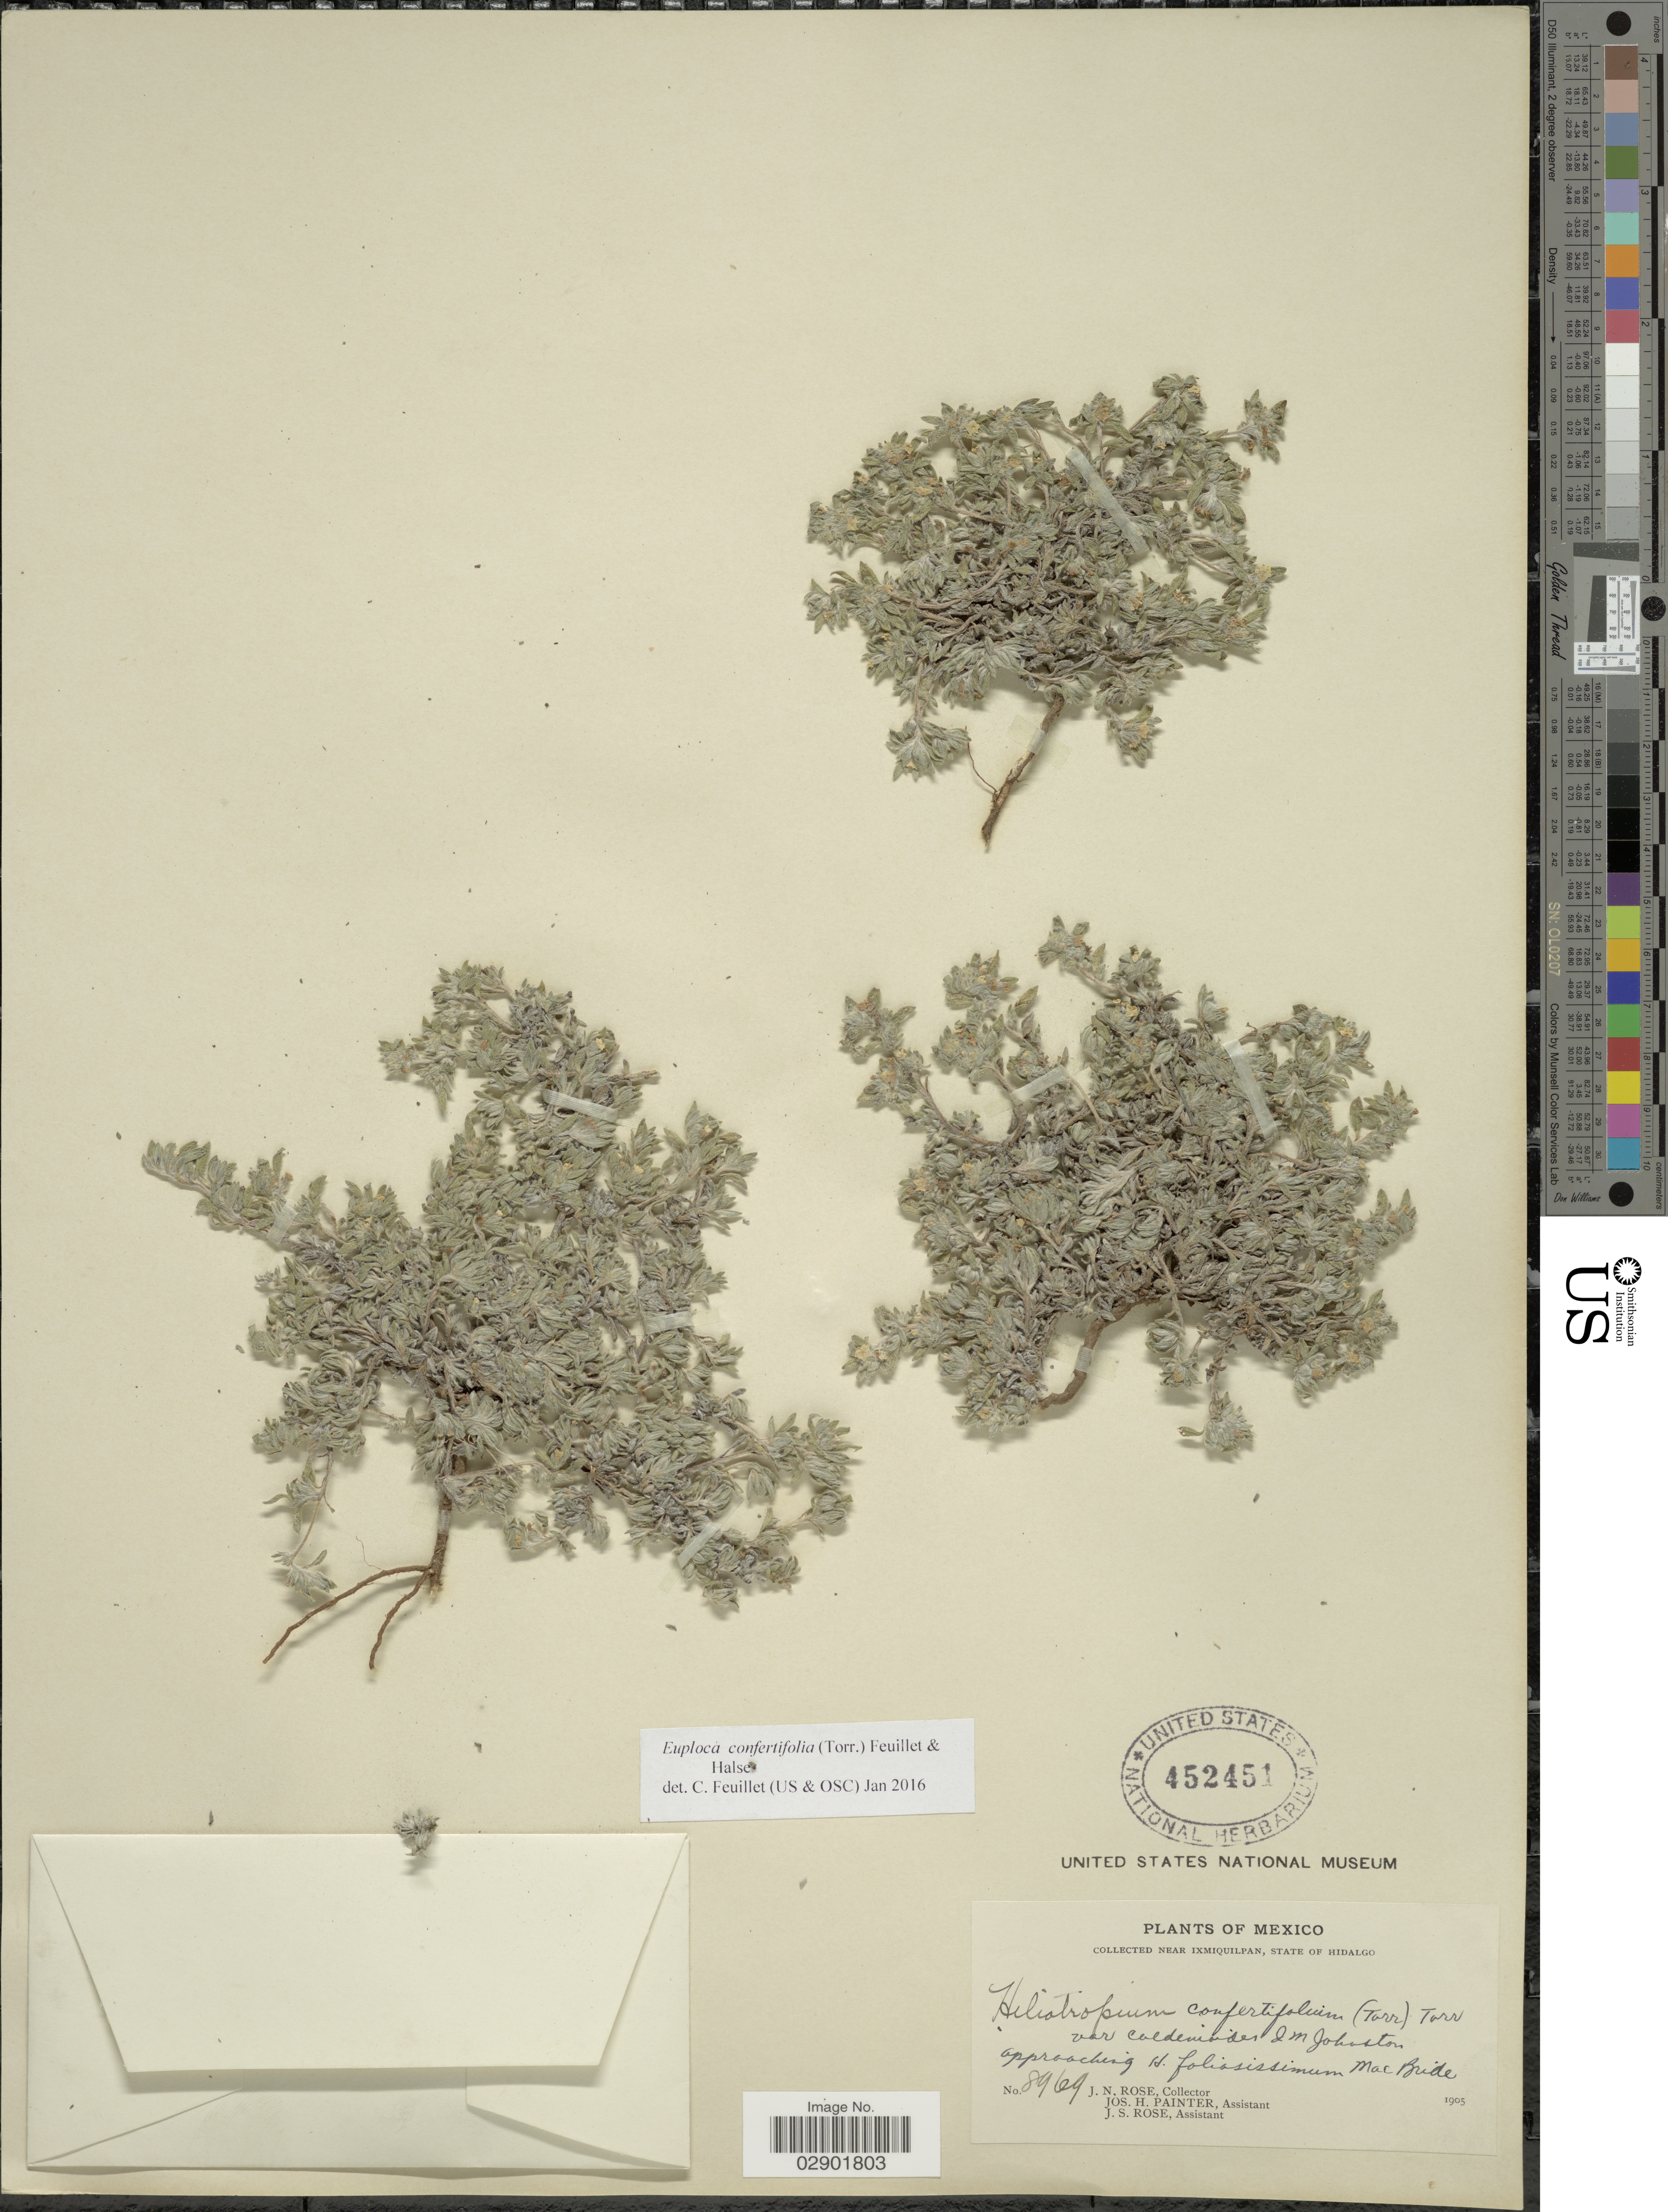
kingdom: Plantae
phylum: Tracheophyta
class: Magnoliopsida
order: Boraginales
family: Heliotropiaceae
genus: Euploca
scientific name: Euploca confertifolium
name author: (Torr.) Feuillet & Halse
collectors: J. N. Rose, J. H. Painter & J. S. Rose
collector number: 8969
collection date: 1905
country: Mexico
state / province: Hidalgo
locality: Near Ixmiquilpan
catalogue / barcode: US 452451